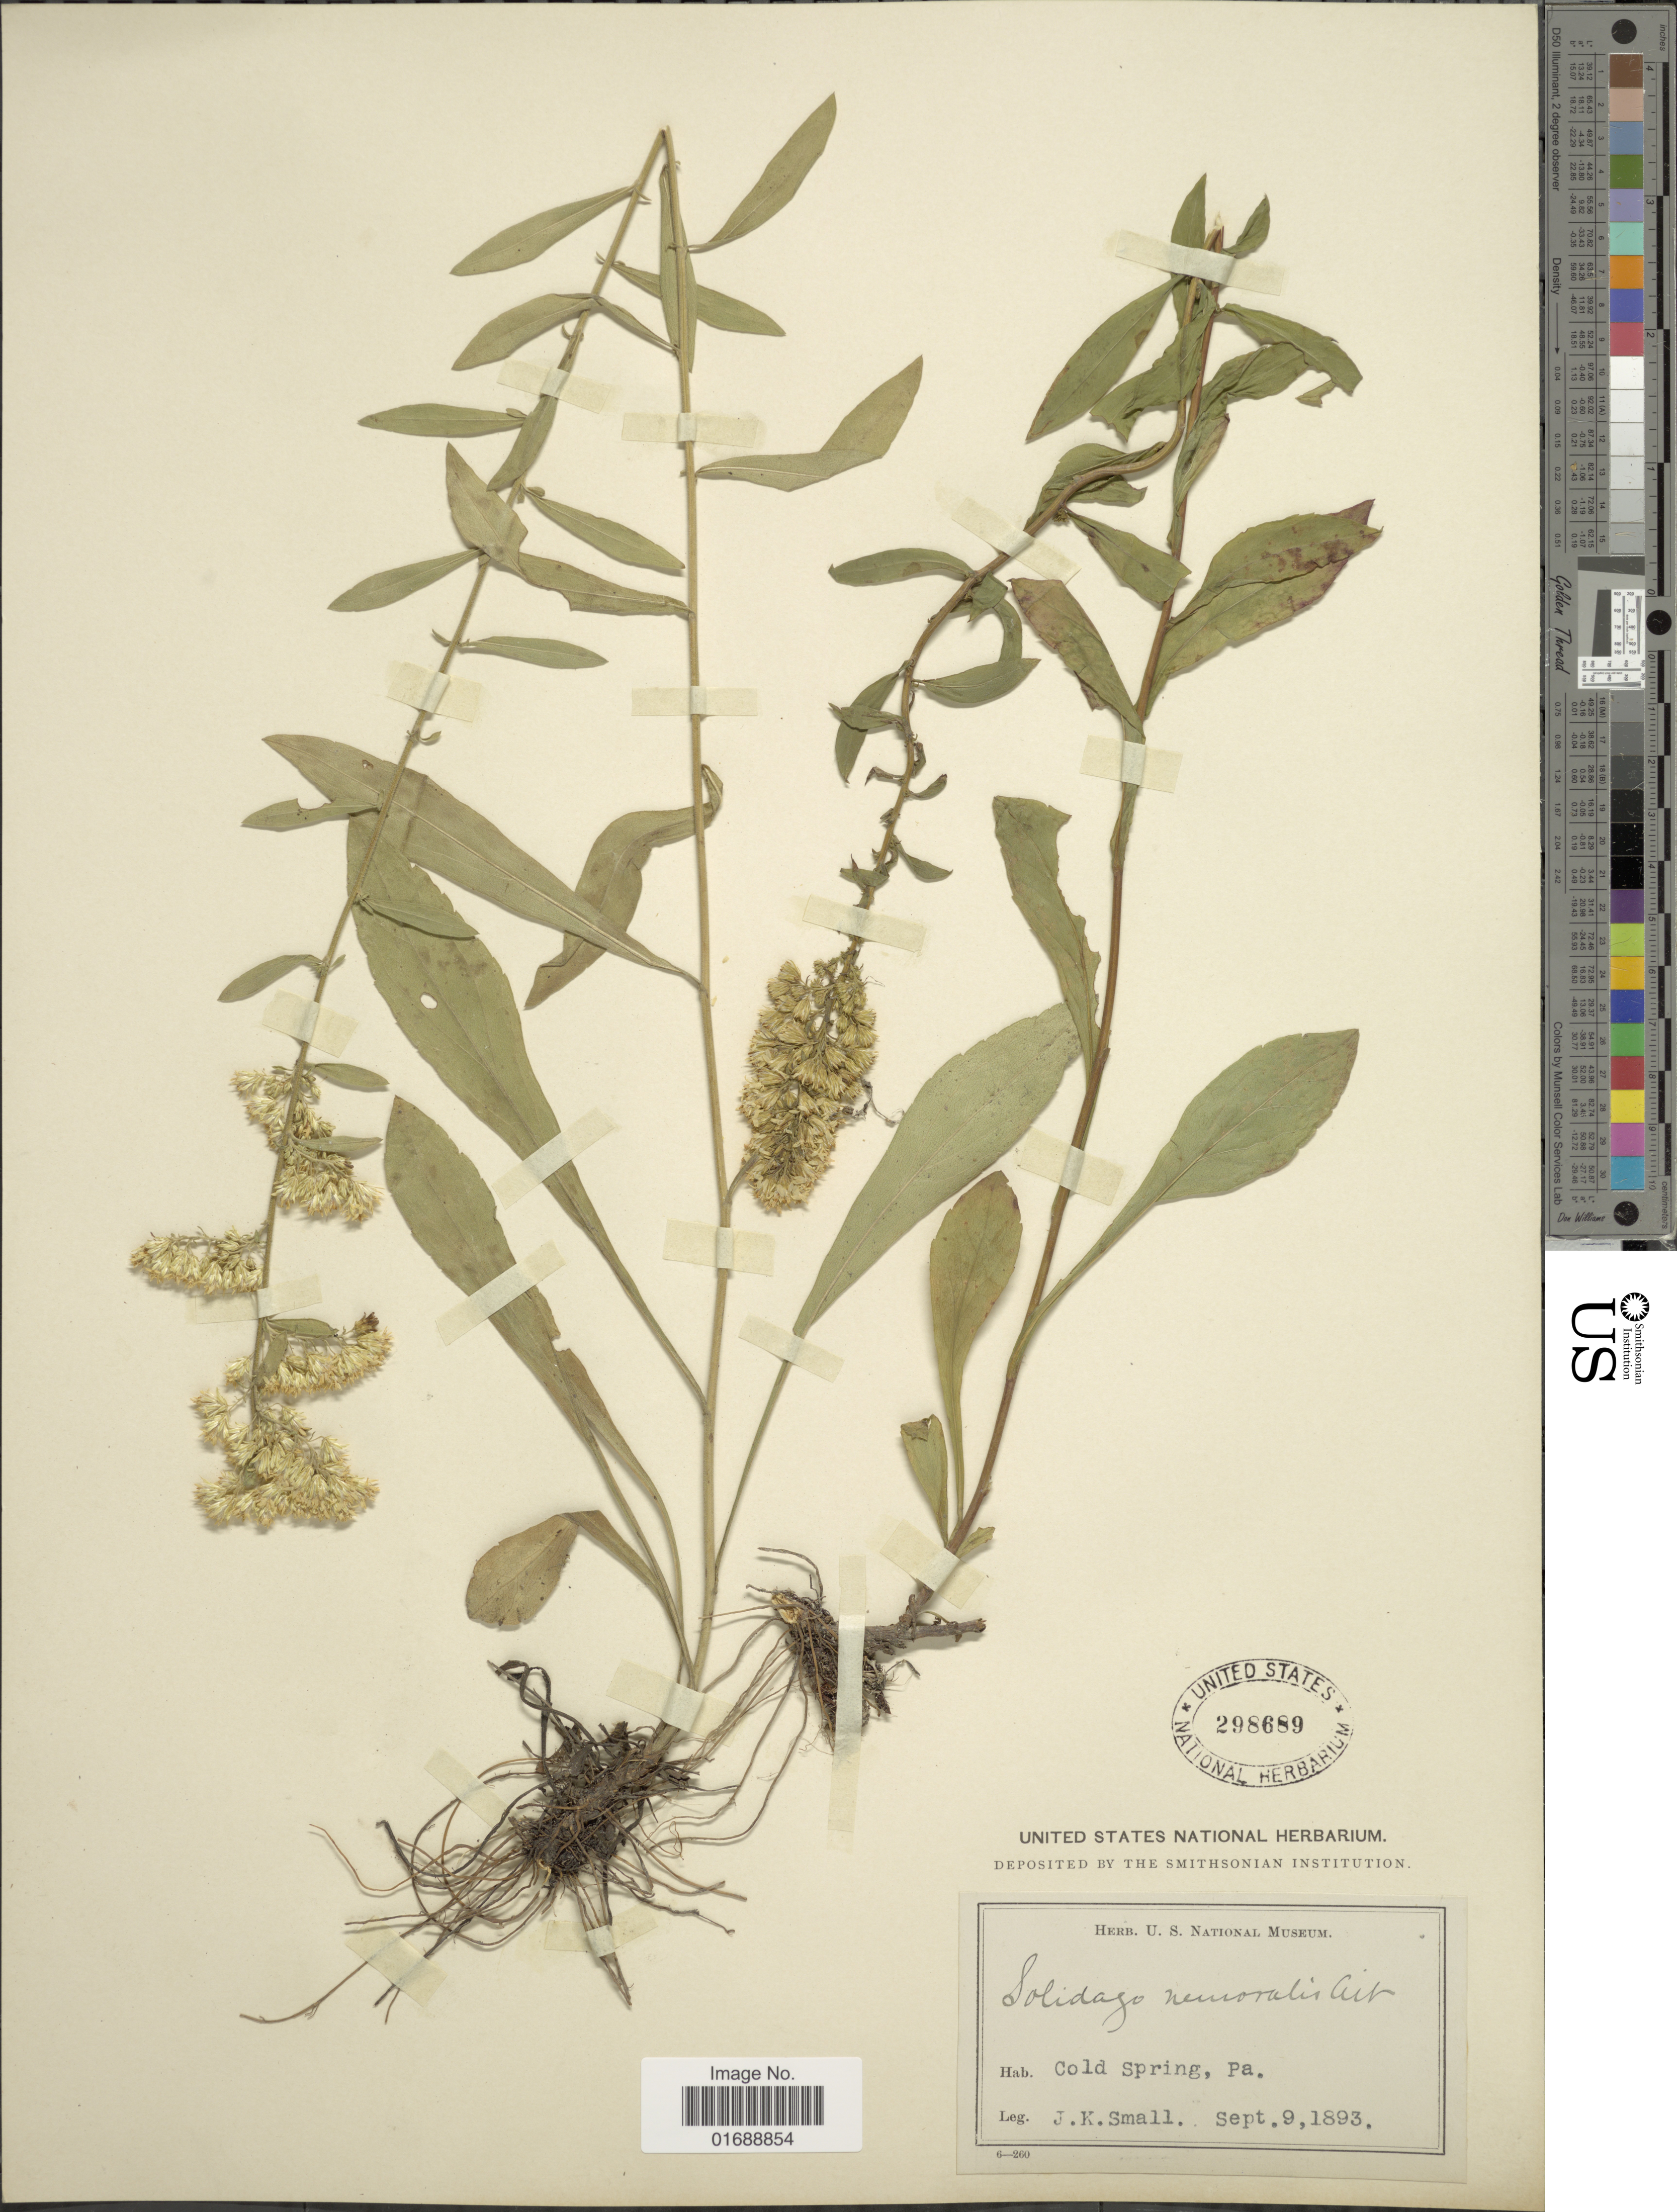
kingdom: Plantae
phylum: Tracheophyta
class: Magnoliopsida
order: Asterales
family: Asteraceae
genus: Solidago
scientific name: Solidago nemoralis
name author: Aiton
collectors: J. K. Small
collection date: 1893-09-09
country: United States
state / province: Pennsylvania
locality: Cold Springs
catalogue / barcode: US 298689